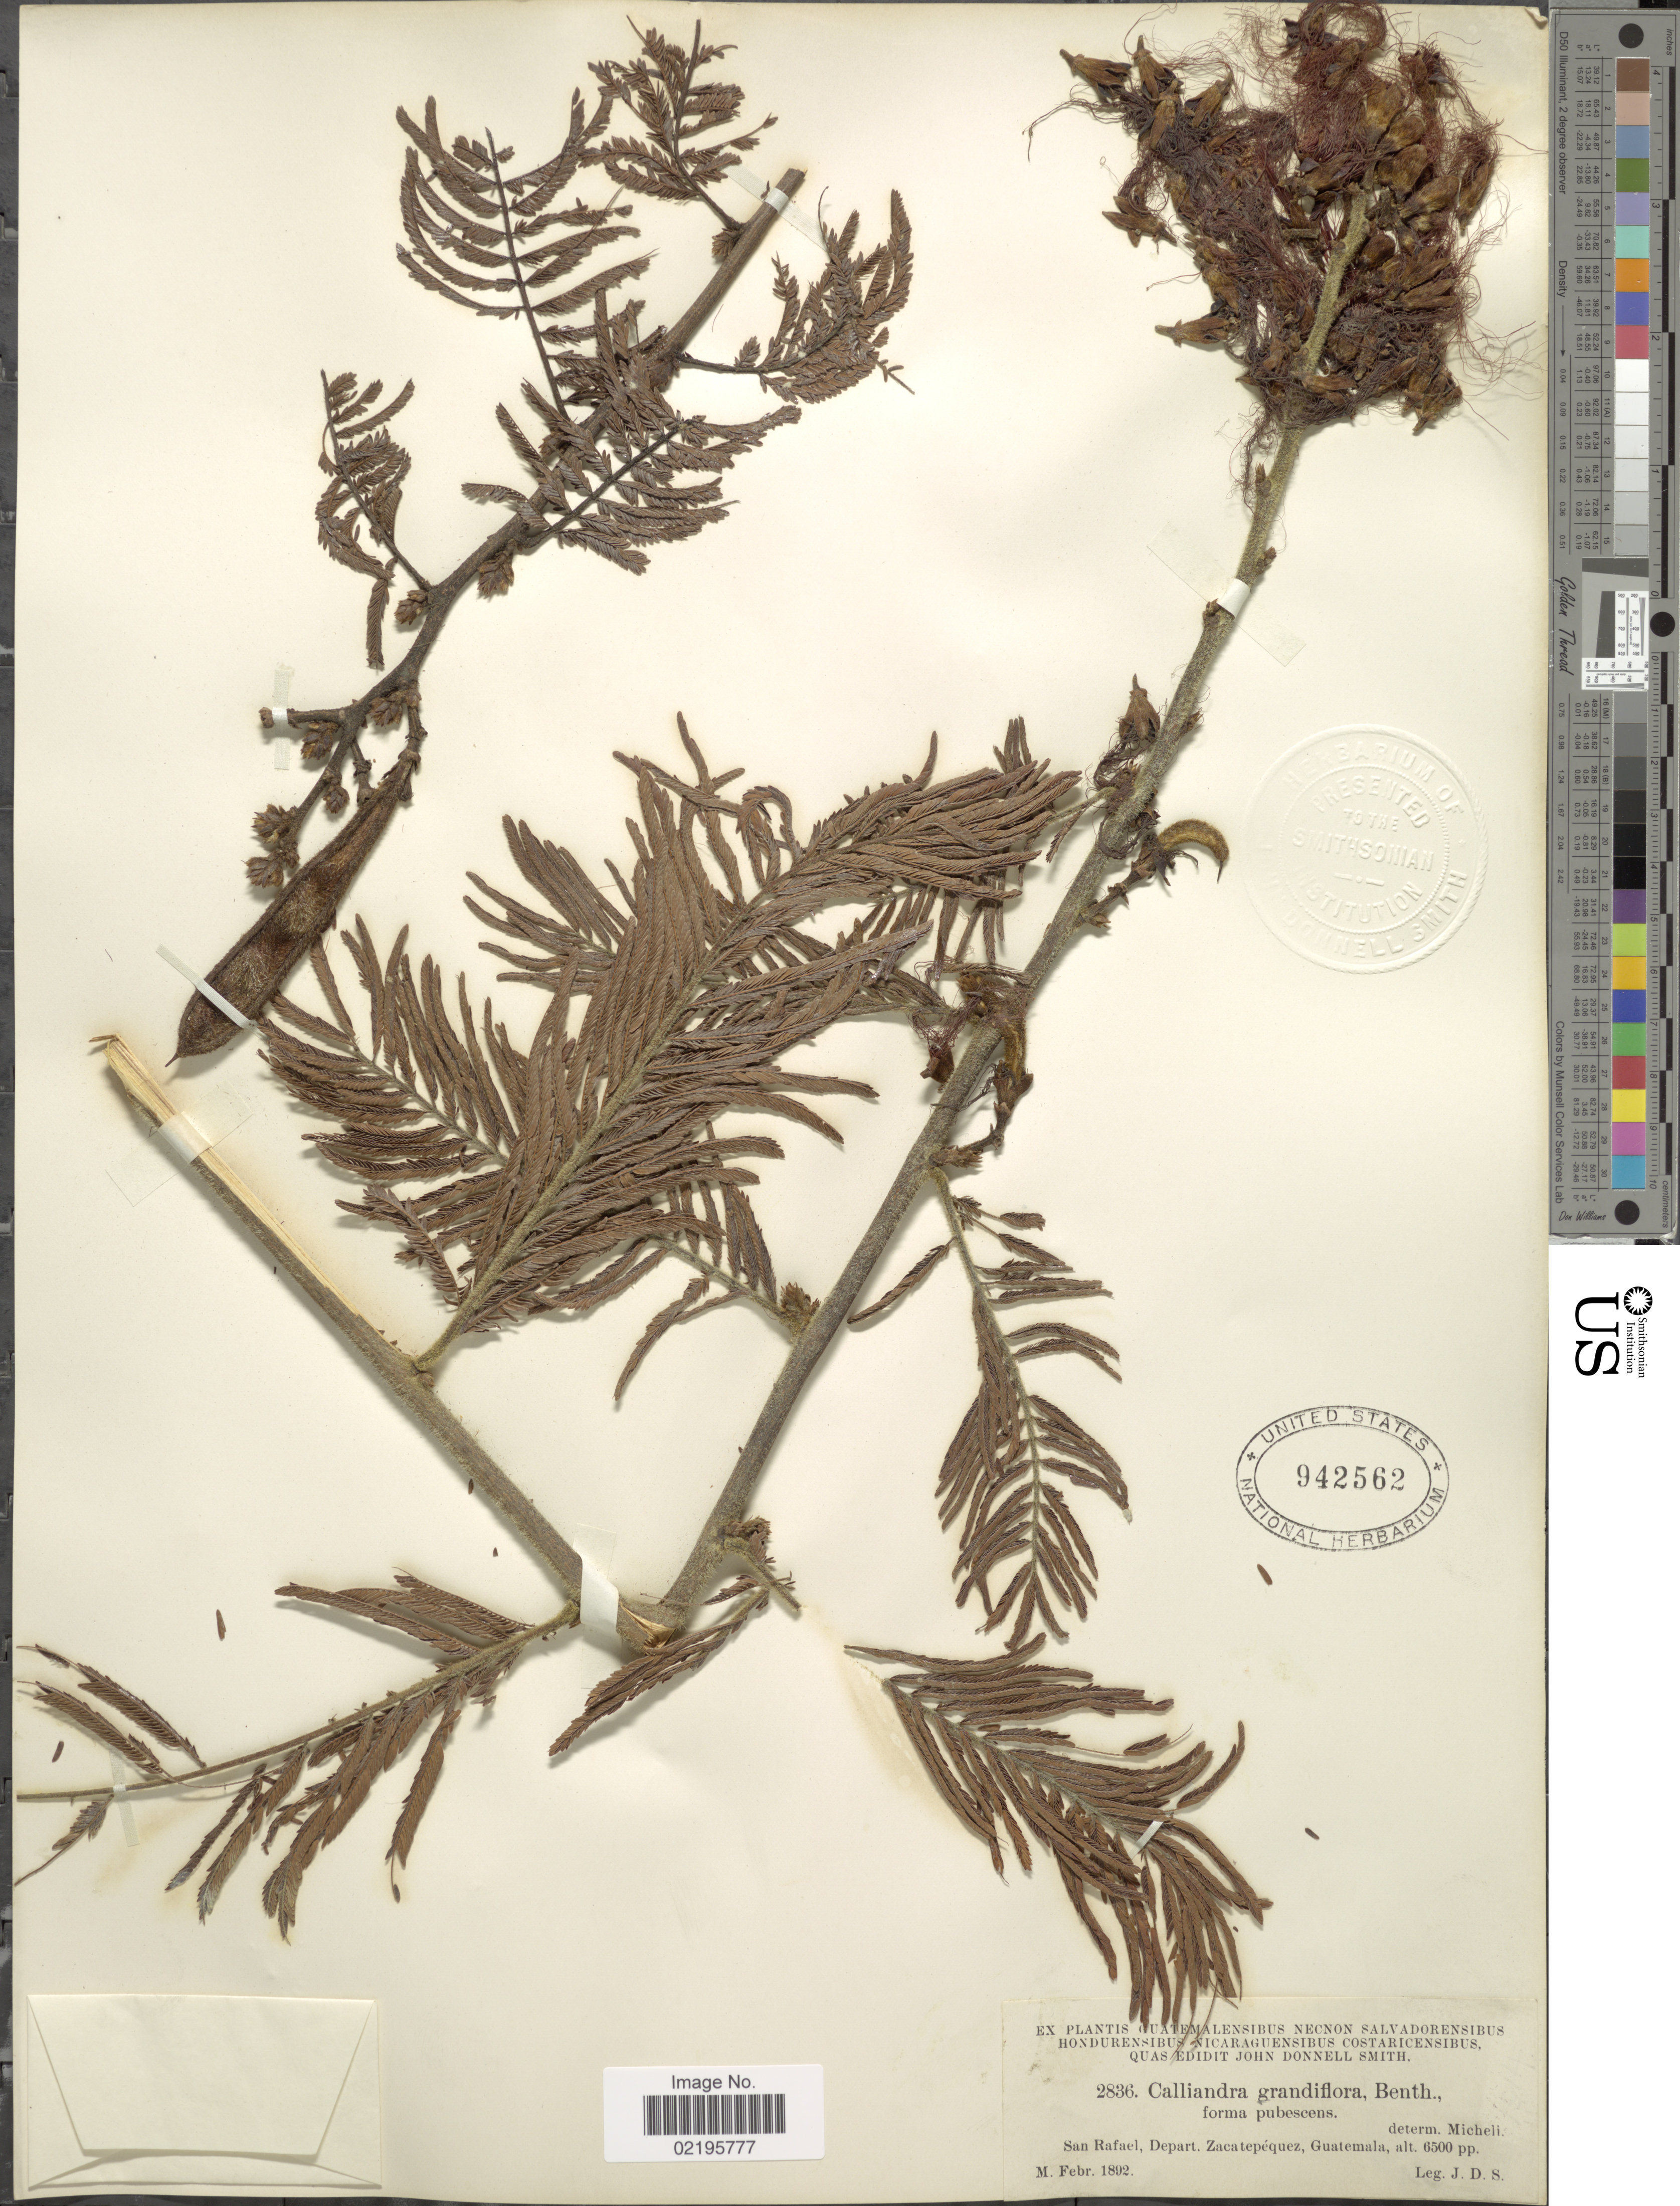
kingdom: Plantae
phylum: Tracheophyta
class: Magnoliopsida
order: Fabales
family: Fabaceae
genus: Calliandra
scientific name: Calliandra conzattiana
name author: (Britton) Standl.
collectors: J. Donnell Smith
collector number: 2836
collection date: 1892-02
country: Guatemala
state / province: Sacatepéquez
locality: San Rafael, Depart. Zacatepequez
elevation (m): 1981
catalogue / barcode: US 942562